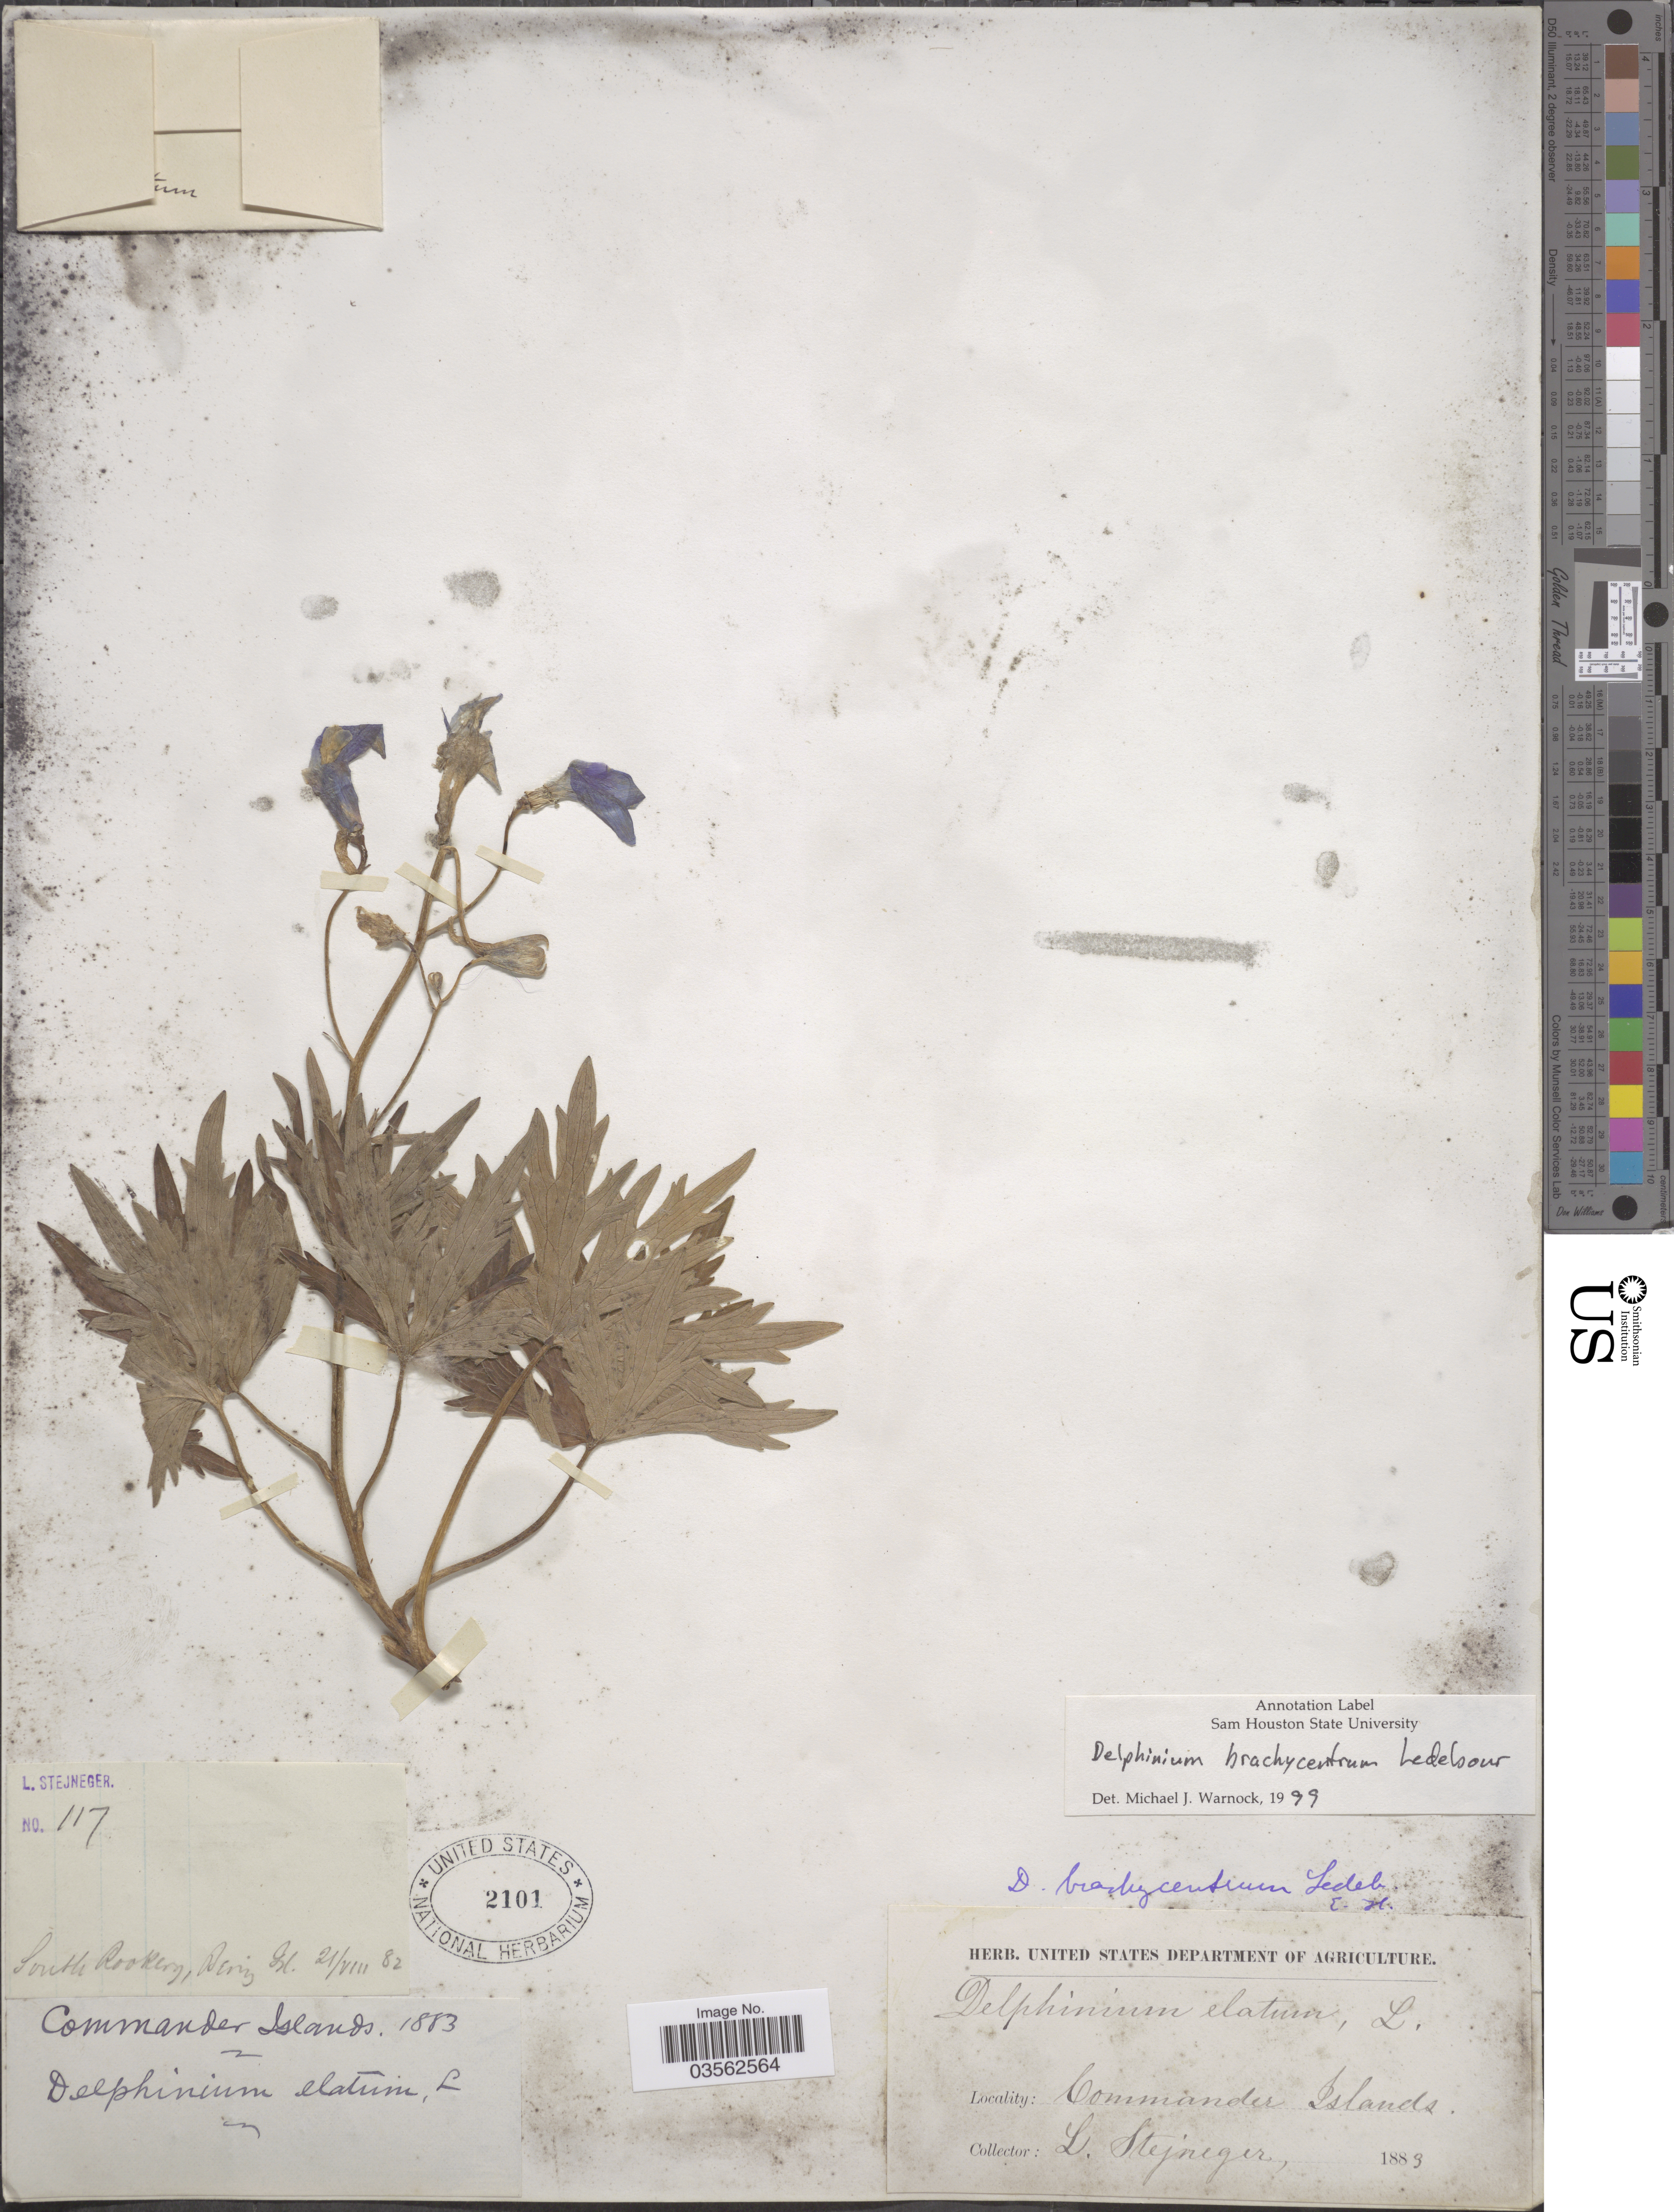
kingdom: Plantae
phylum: Tracheophyta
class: Magnoliopsida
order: Ranunculales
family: Ranunculaceae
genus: Delphinium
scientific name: Delphinium brachycentrum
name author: Ledeb.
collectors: L. Stejneger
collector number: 117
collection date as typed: Transcribed d/m/y: 21/8/82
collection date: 1883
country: Russian Federation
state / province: Kamchatka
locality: Commander Islands. South Rookery, Bering Isl.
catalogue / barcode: US 2101